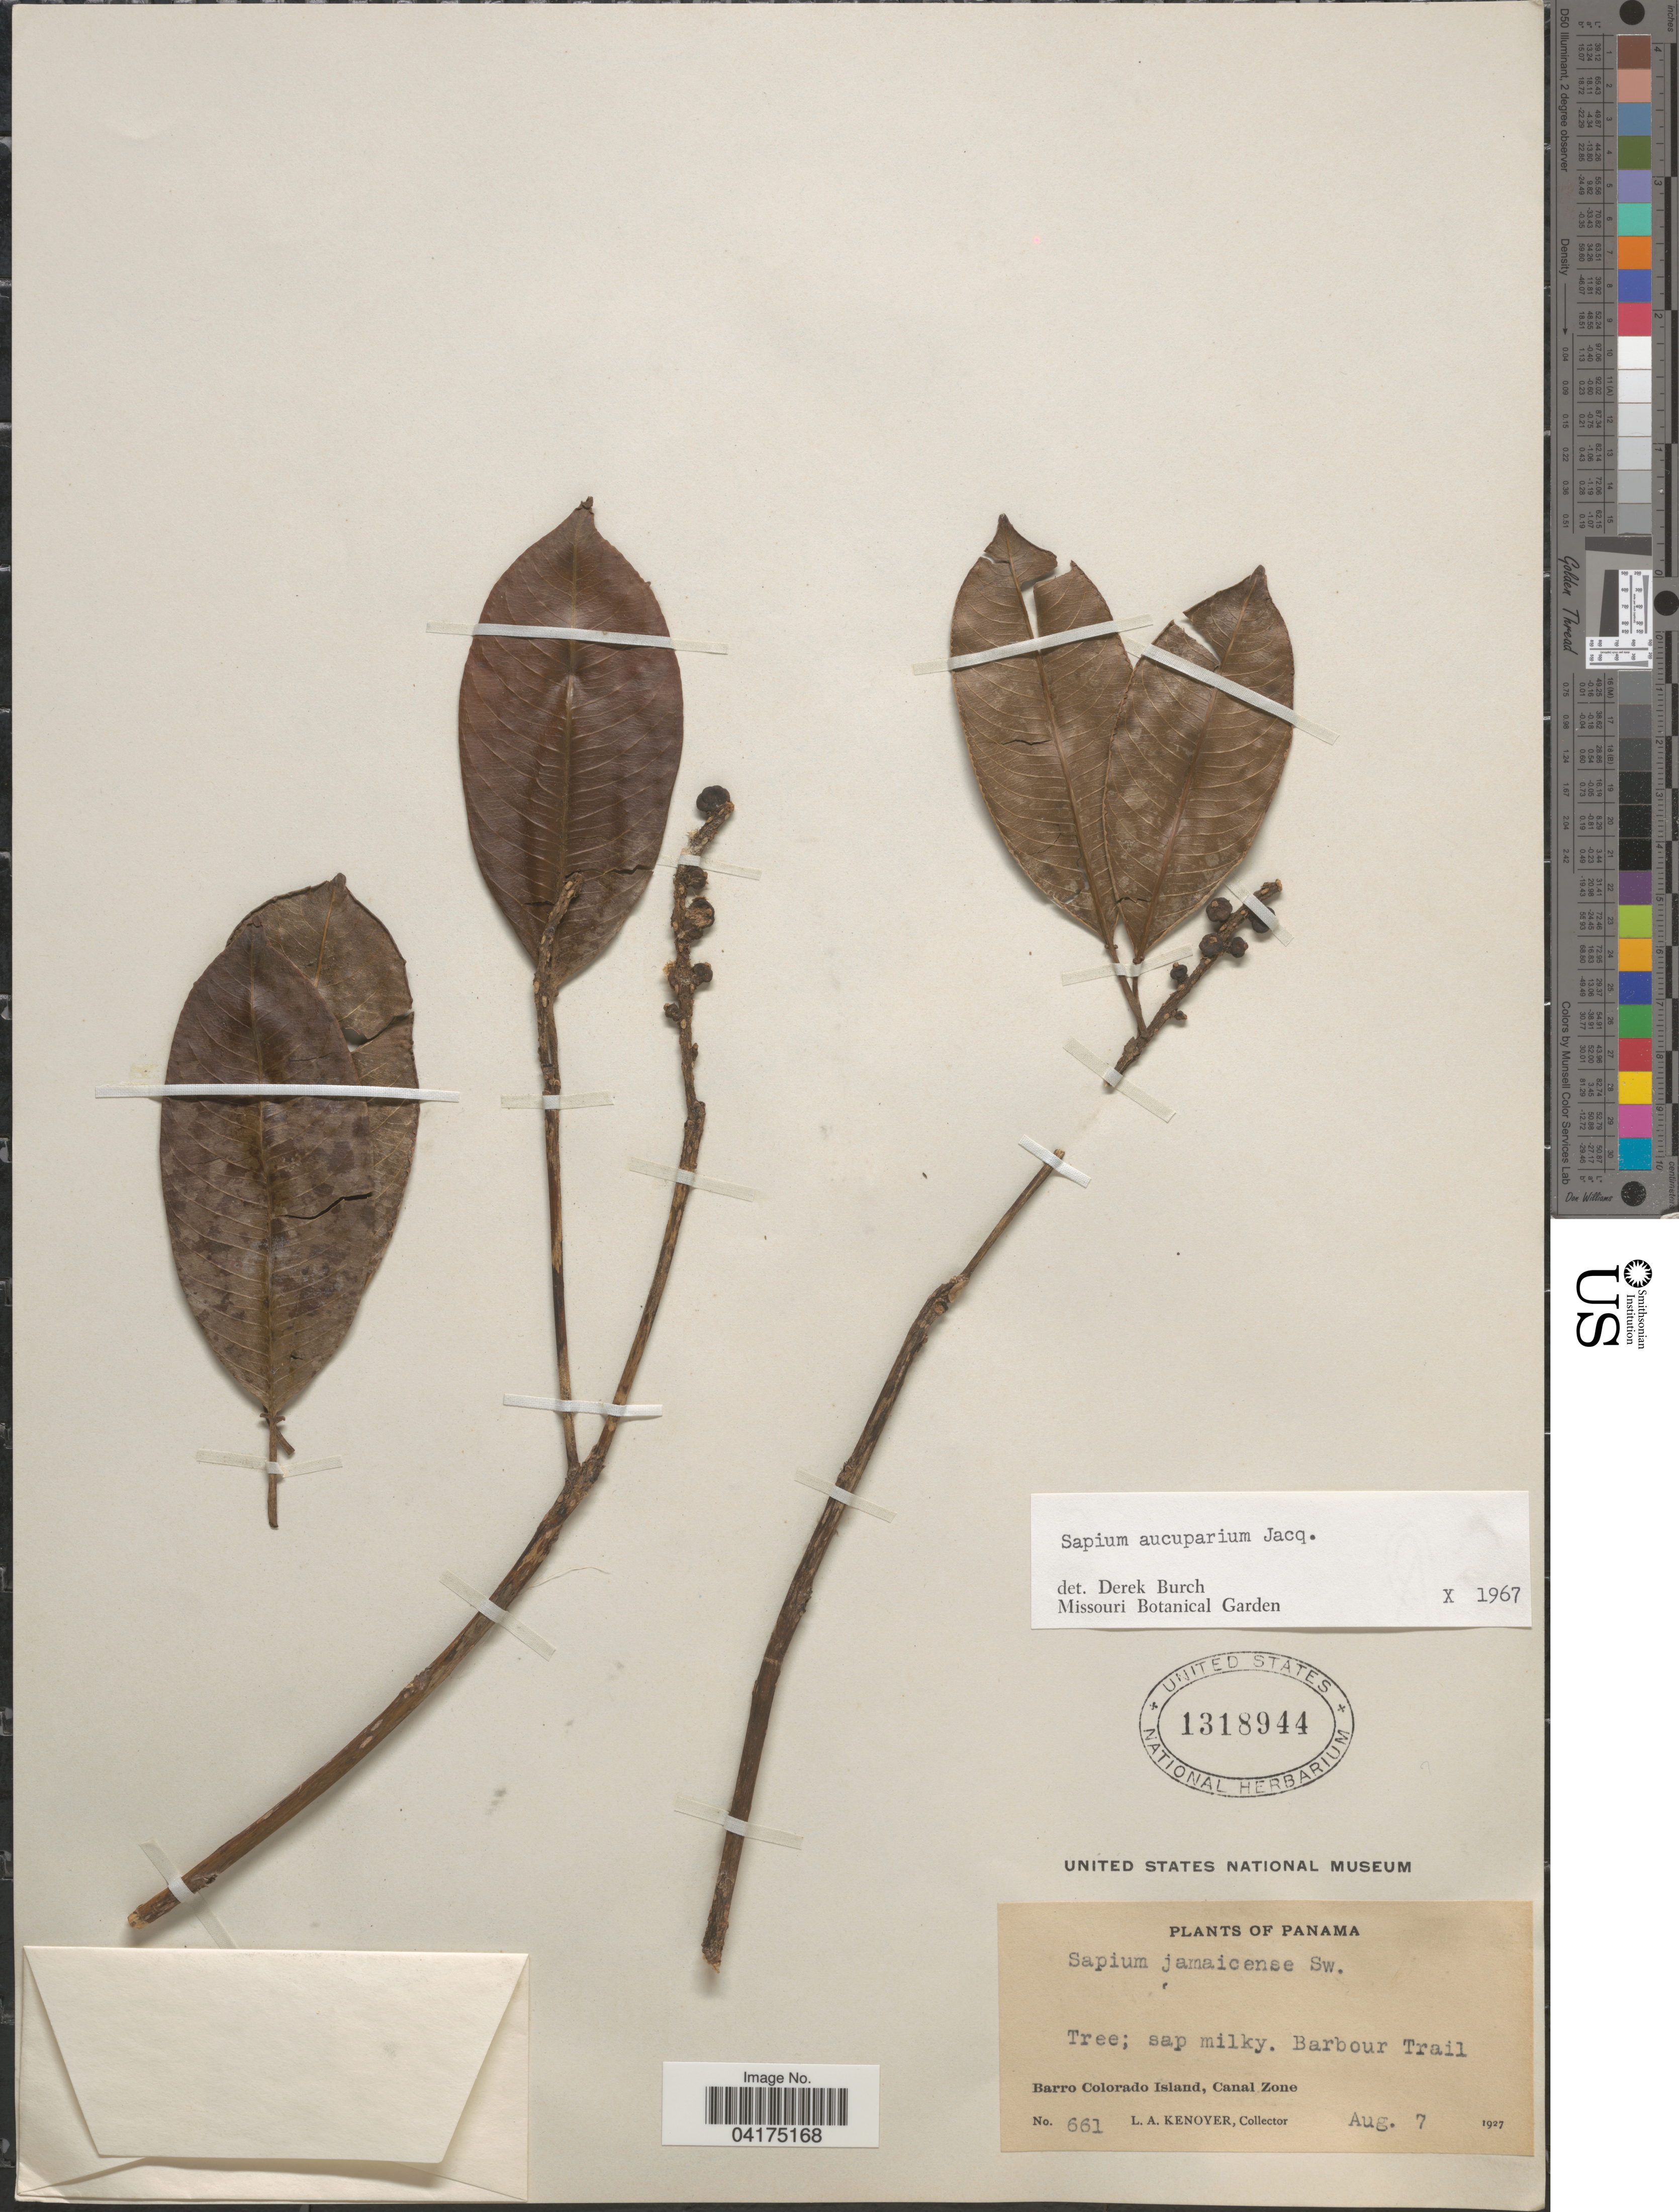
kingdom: Plantae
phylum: Tracheophyta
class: Magnoliopsida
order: Malpighiales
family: Euphorbiaceae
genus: Sapium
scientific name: Sapium aucuparium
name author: Jacq.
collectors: L. A. Kenoyer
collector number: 661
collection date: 1927-08-07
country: Panama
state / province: Panamá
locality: Barbour Trail. Barro Colorado Island, Canal Zone.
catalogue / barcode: US 1318944